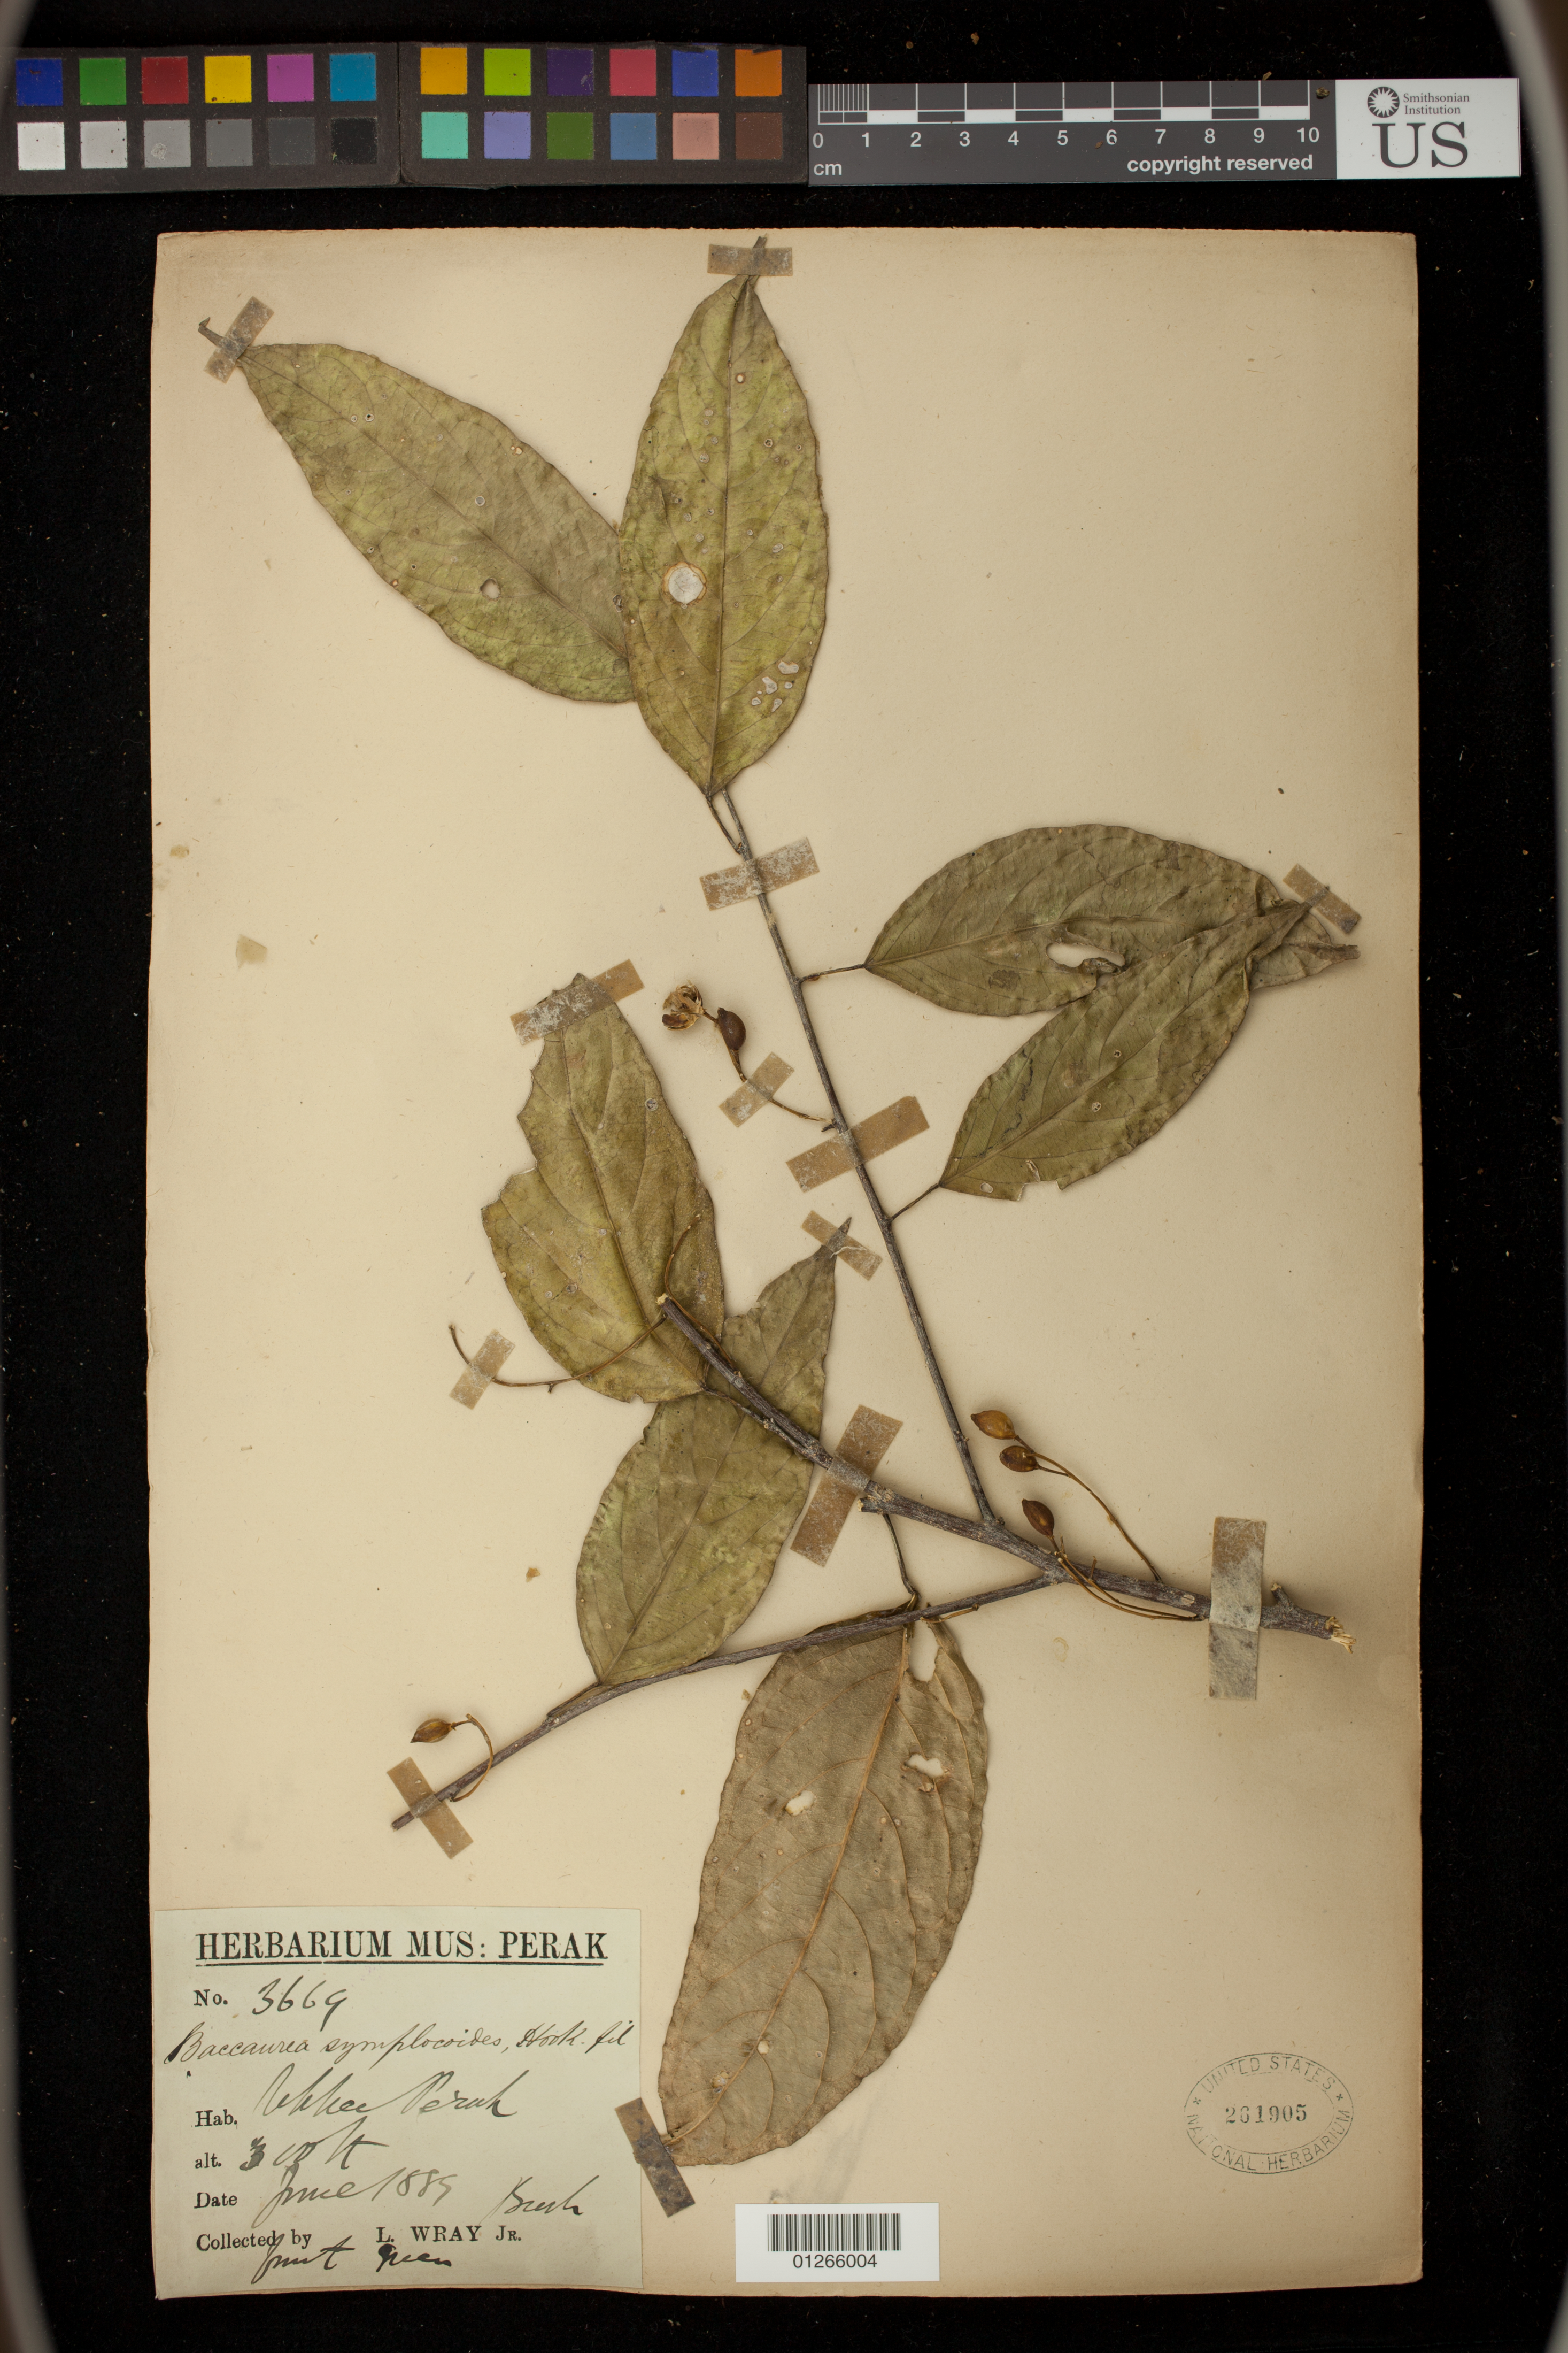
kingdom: Plantae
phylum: Tracheophyta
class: Magnoliopsida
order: Malpighiales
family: Phyllanthaceae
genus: Aporosa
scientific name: Aporosa symplocoides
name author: (Hook. f.) Gage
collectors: L. Wray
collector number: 3669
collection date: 1889-06-01/1889-06-30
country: Malaysia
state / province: Perak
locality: Rekkee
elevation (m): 91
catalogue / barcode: US 261905